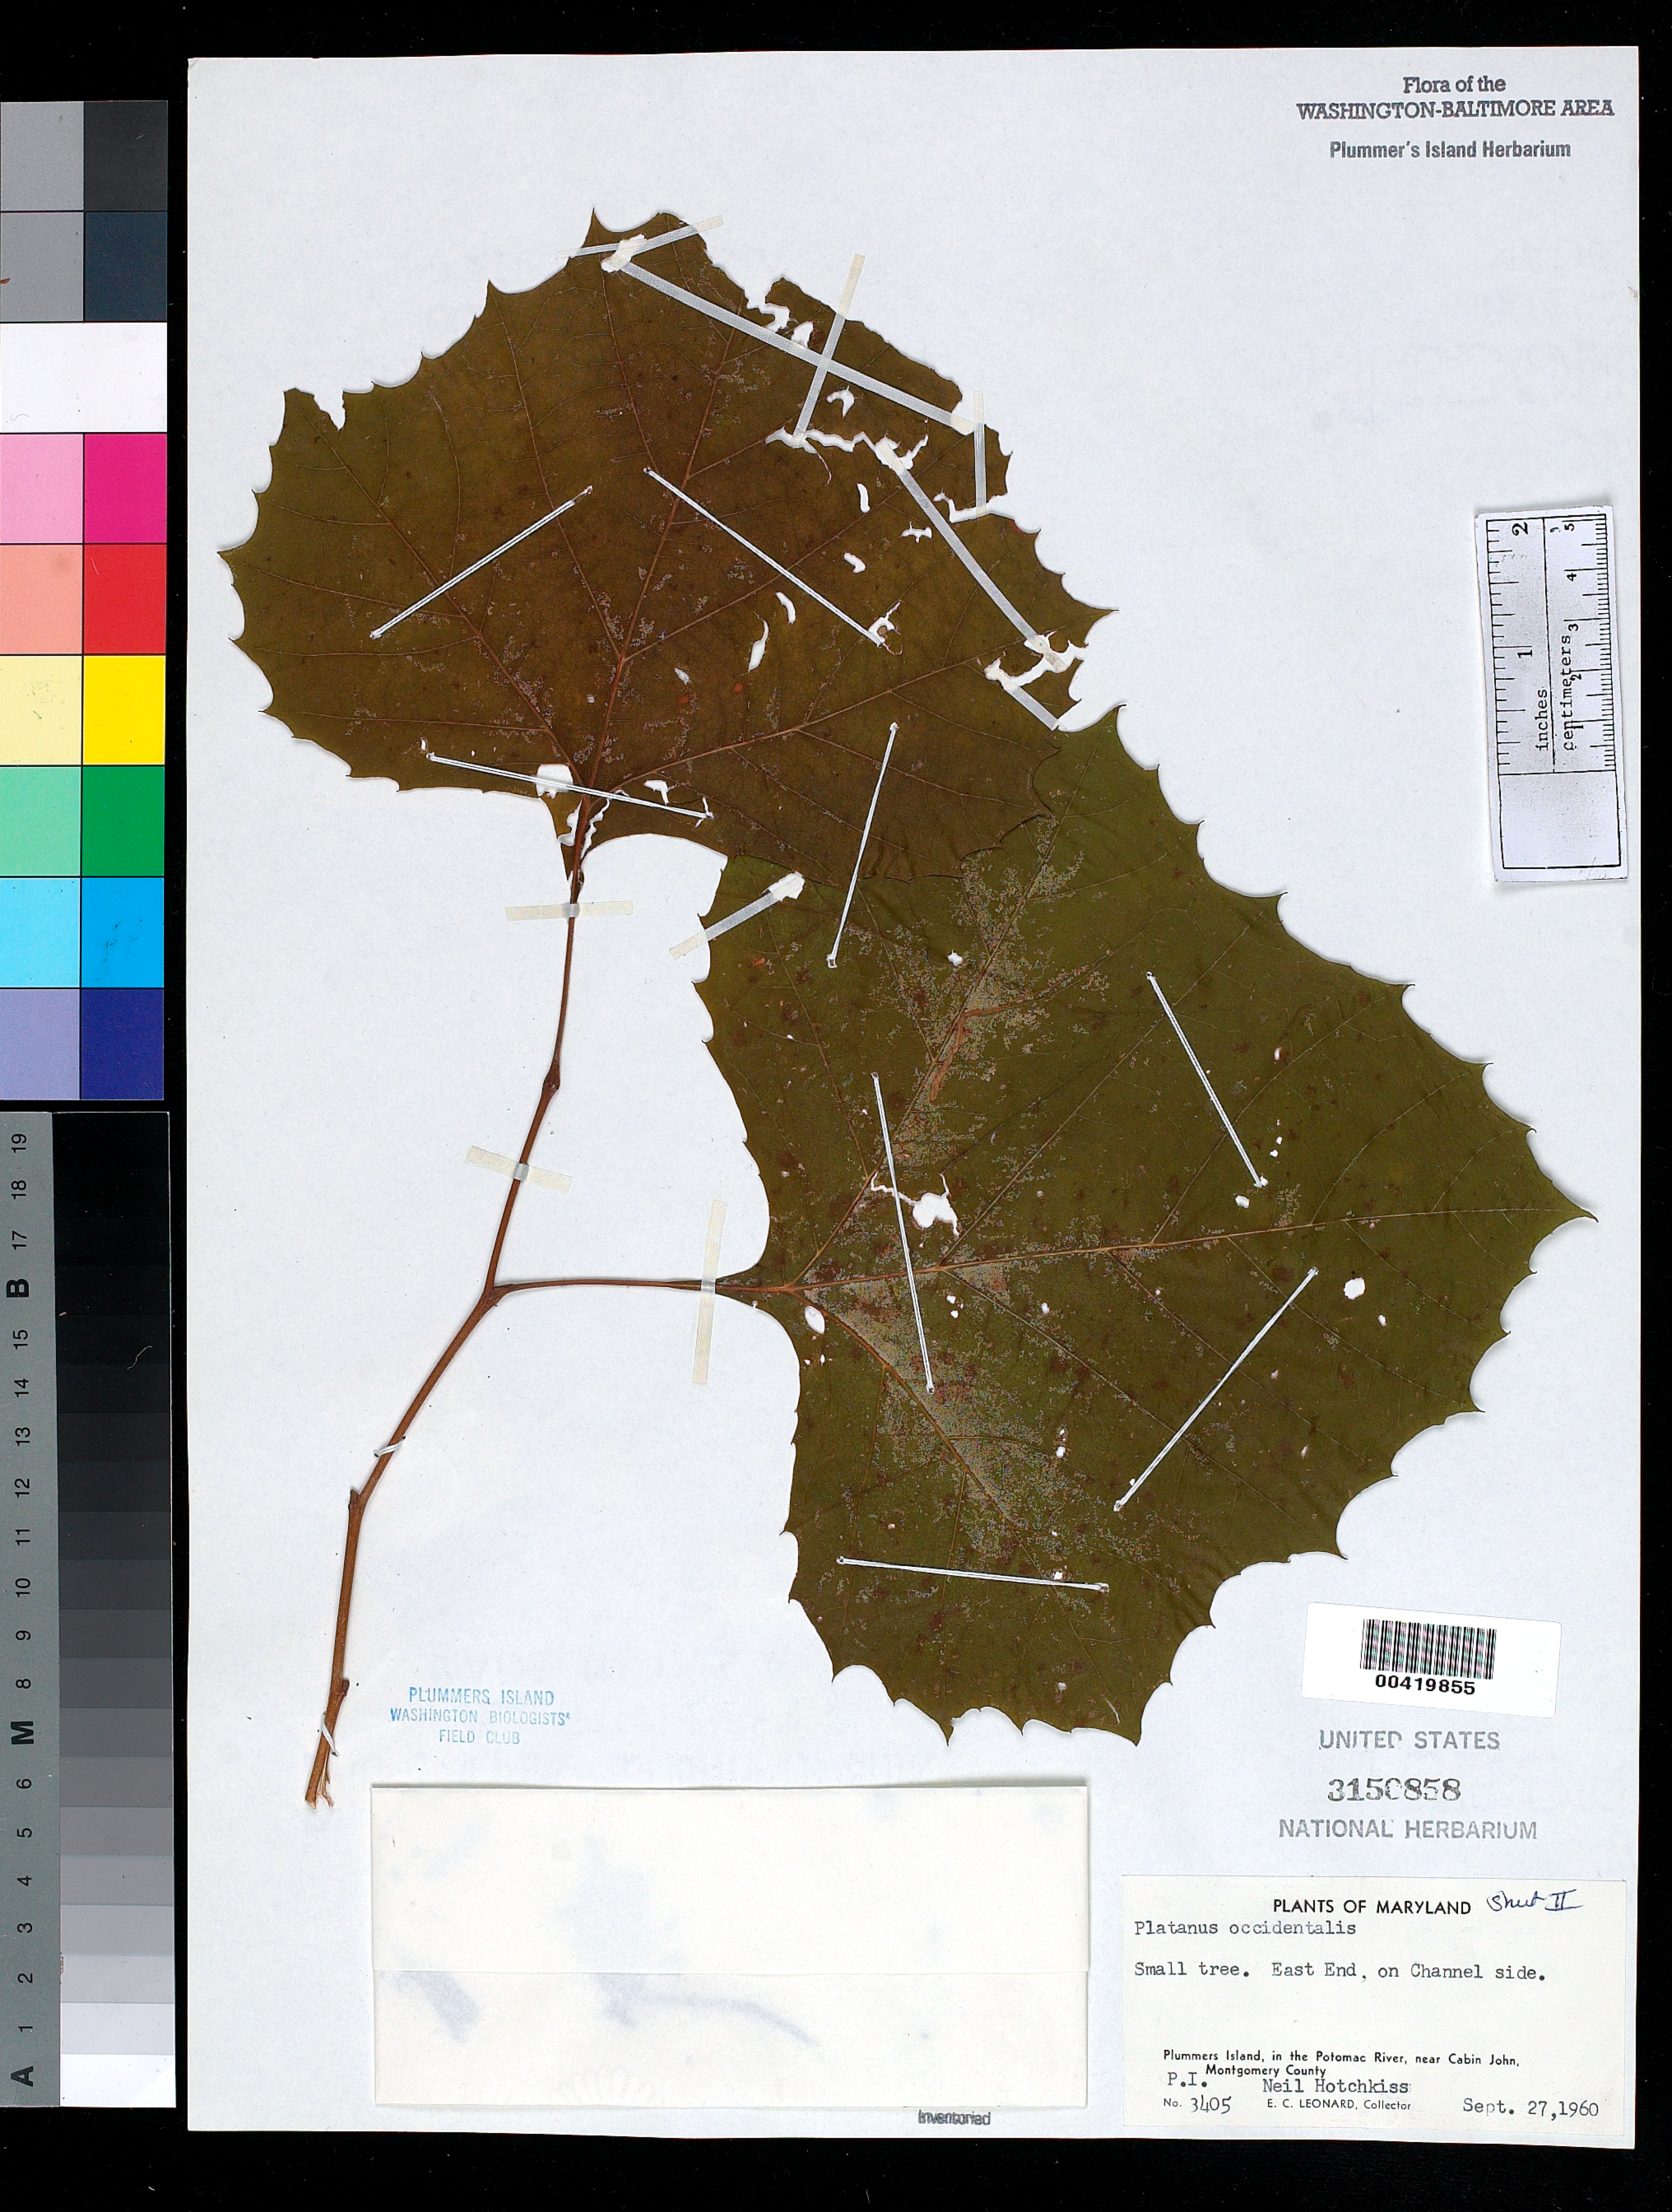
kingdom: Plantae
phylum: Tracheophyta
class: Magnoliopsida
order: Proteales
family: Platanaceae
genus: Platanus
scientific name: Platanus occidentalis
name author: L.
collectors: N. Hotchkiss & E. C. Leonard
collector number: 3405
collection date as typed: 27 Sep 1960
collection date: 1960-09-27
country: United States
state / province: Maryland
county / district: Montgomery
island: Plummers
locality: Plummer's Island, east end on channel side C. & O. Canal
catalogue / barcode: US 3150858